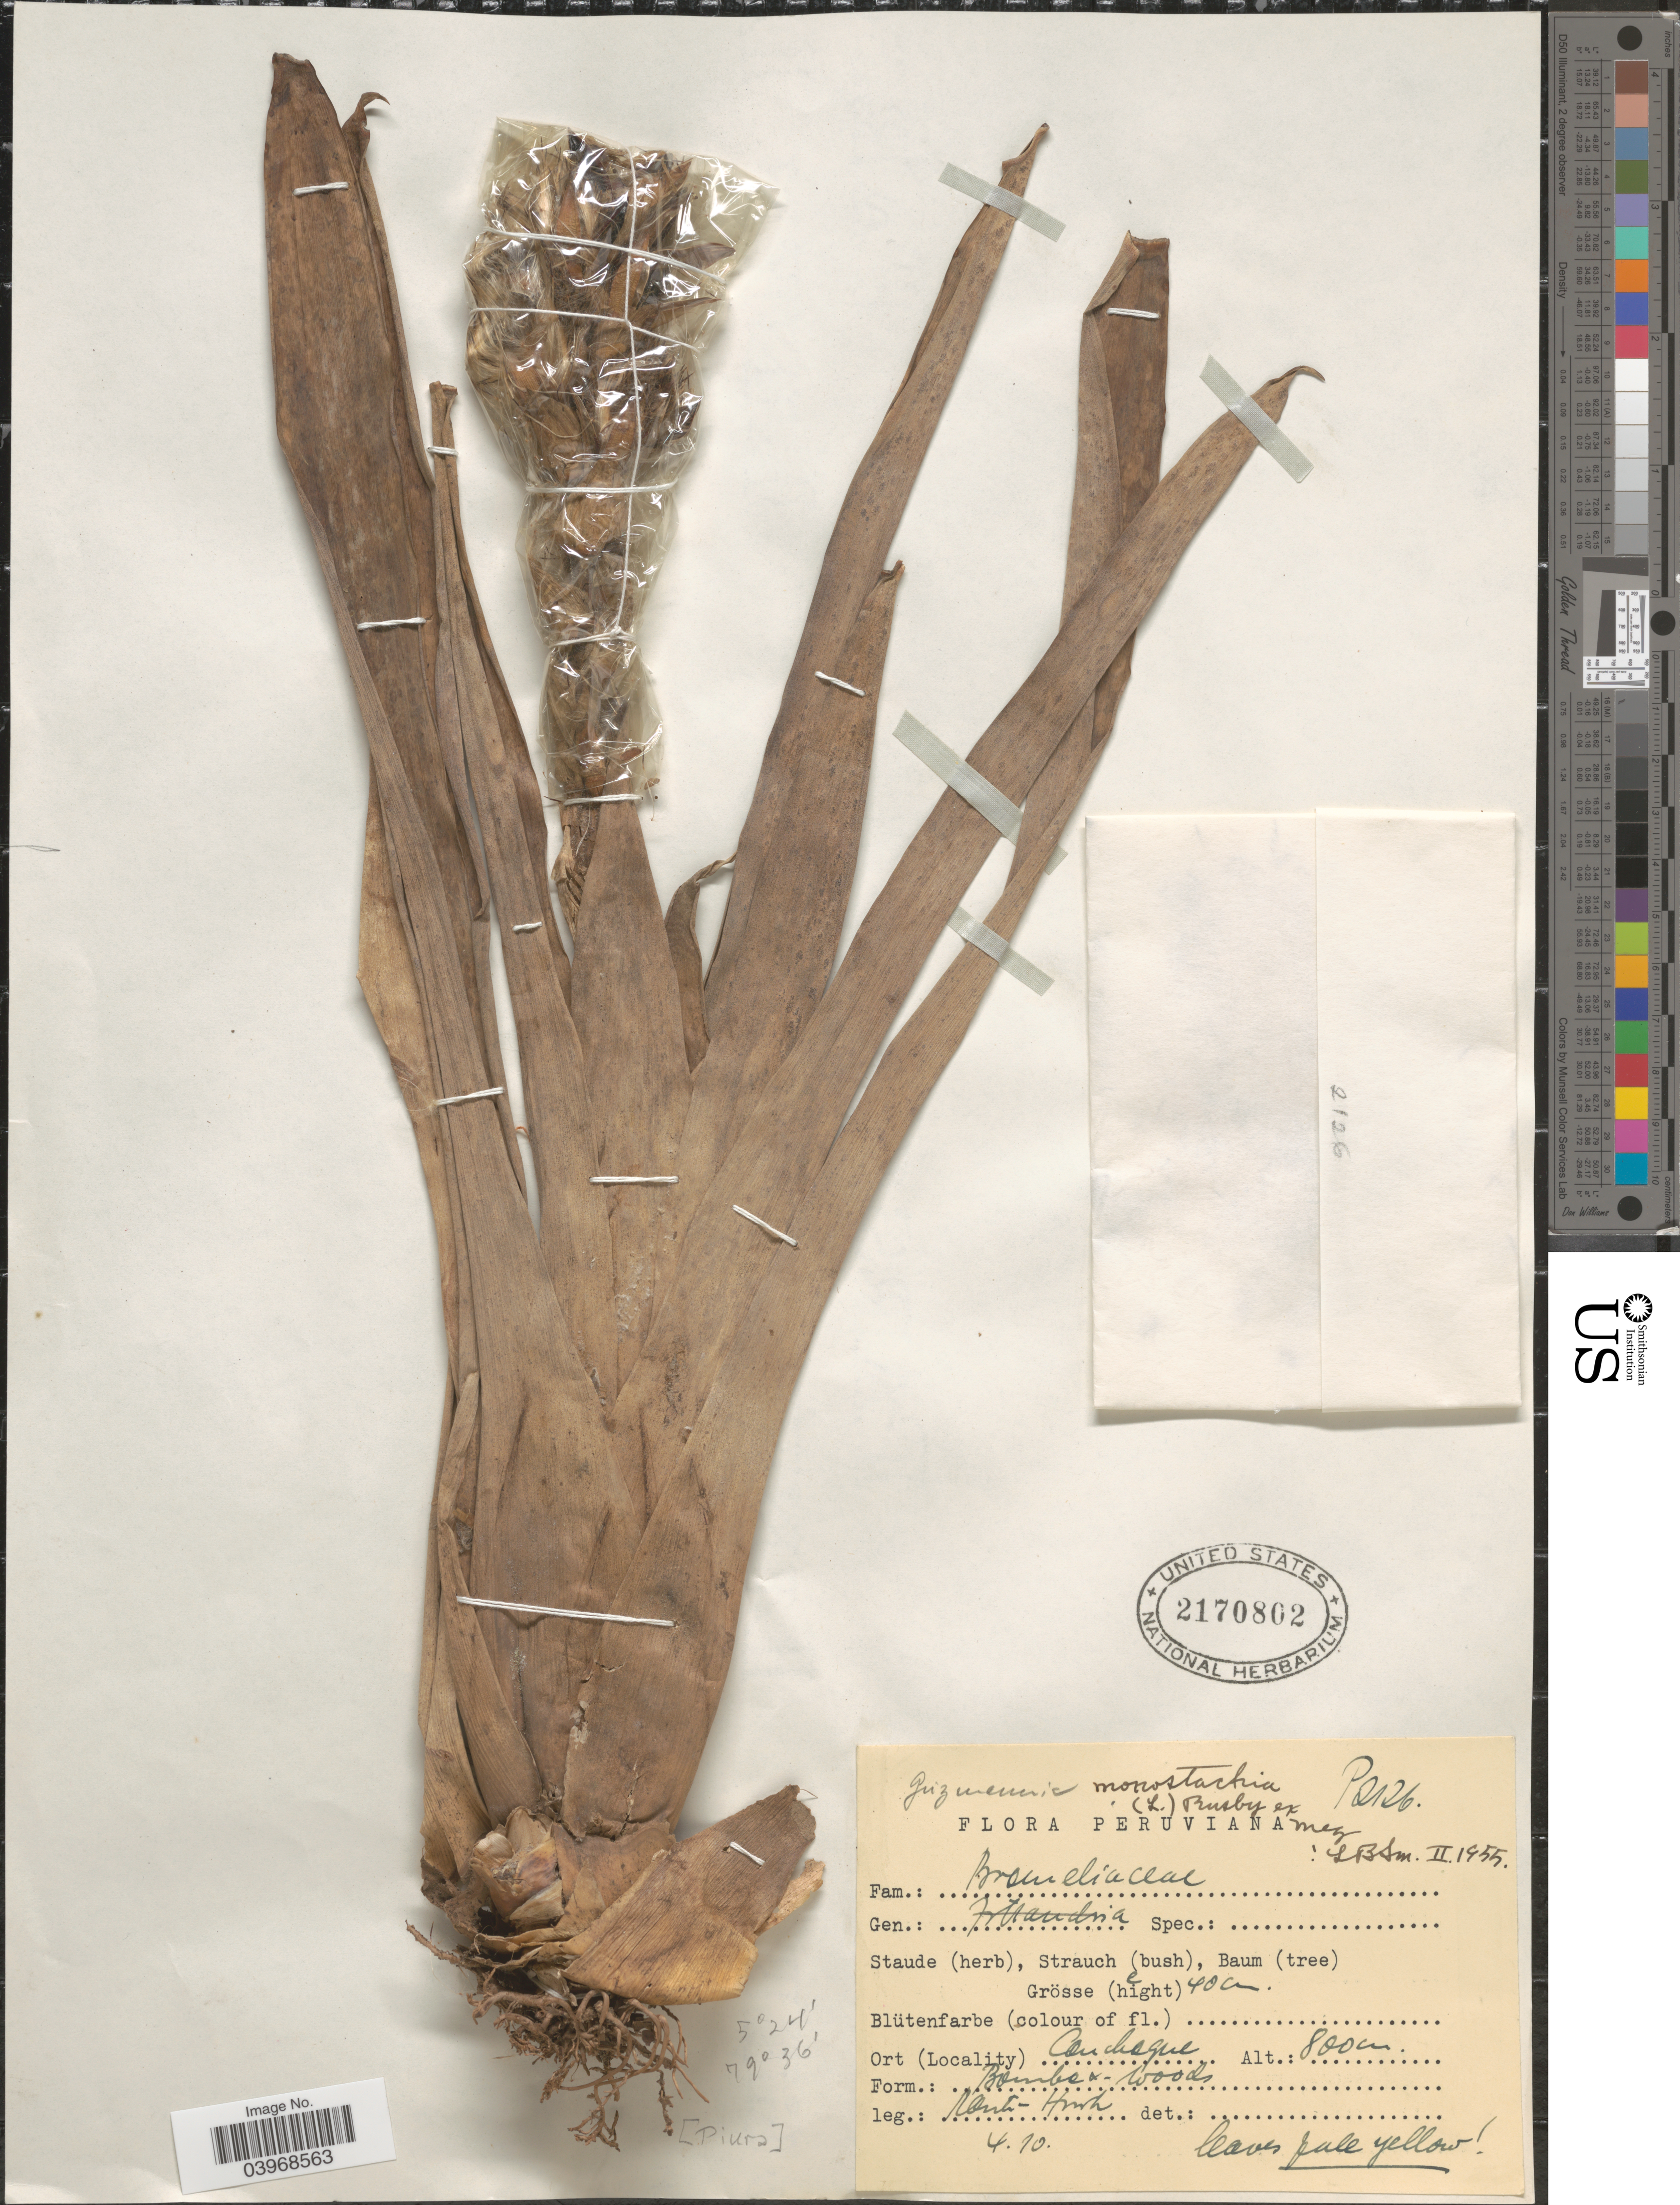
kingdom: Plantae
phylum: Tracheophyta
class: Liliopsida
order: Poales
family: Bromeliaceae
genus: Guzmania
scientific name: Guzmania monostachia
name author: (L.) Rusby ex Mez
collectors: -. Rauh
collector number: P2126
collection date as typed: Transcribed d/m/y: /4/10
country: Peru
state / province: Piura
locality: [Piura]. Canchaque.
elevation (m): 800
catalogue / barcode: US 2170802